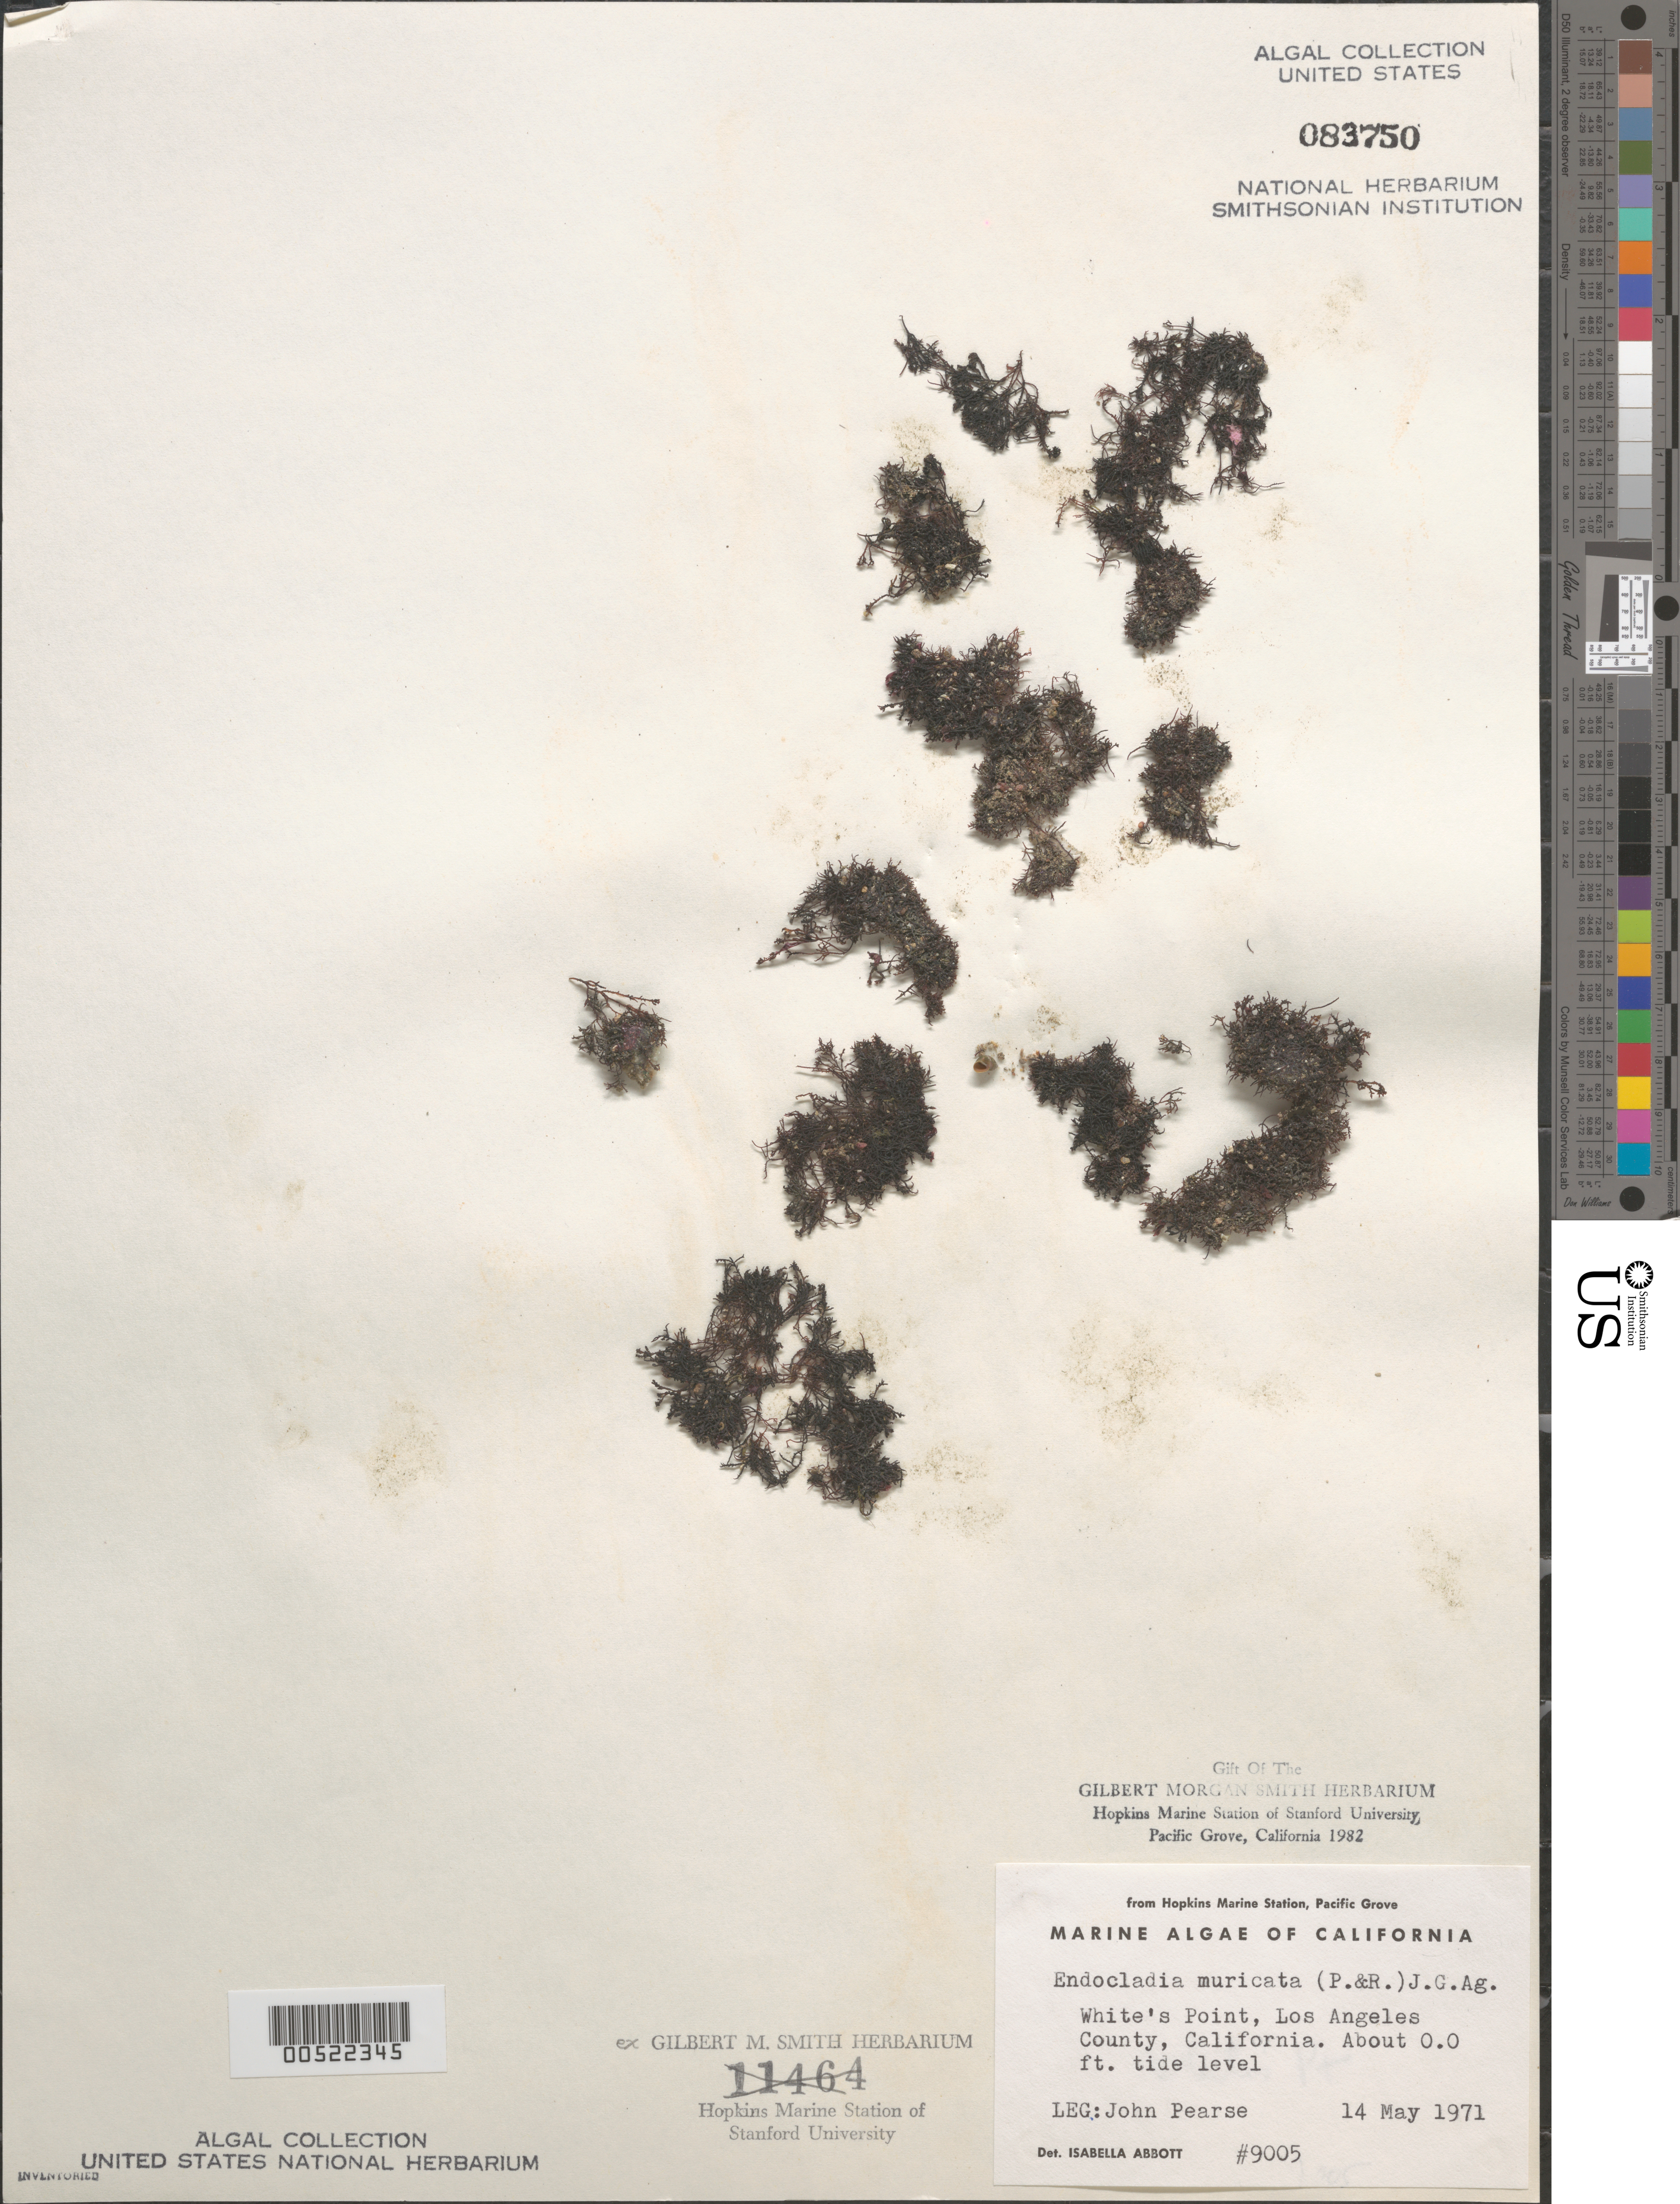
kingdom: Plantae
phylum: Rhodophyta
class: Florideophyceae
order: Gigartinales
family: Endocladiaceae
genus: Endocladia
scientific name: Endocladia muricata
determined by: Abbott, Isabella A.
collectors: J. Pearse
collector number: IAA 9005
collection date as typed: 14 May 1971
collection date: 1971-05-14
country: United States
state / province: California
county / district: Los Angeles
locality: White's Point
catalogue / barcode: US 83750